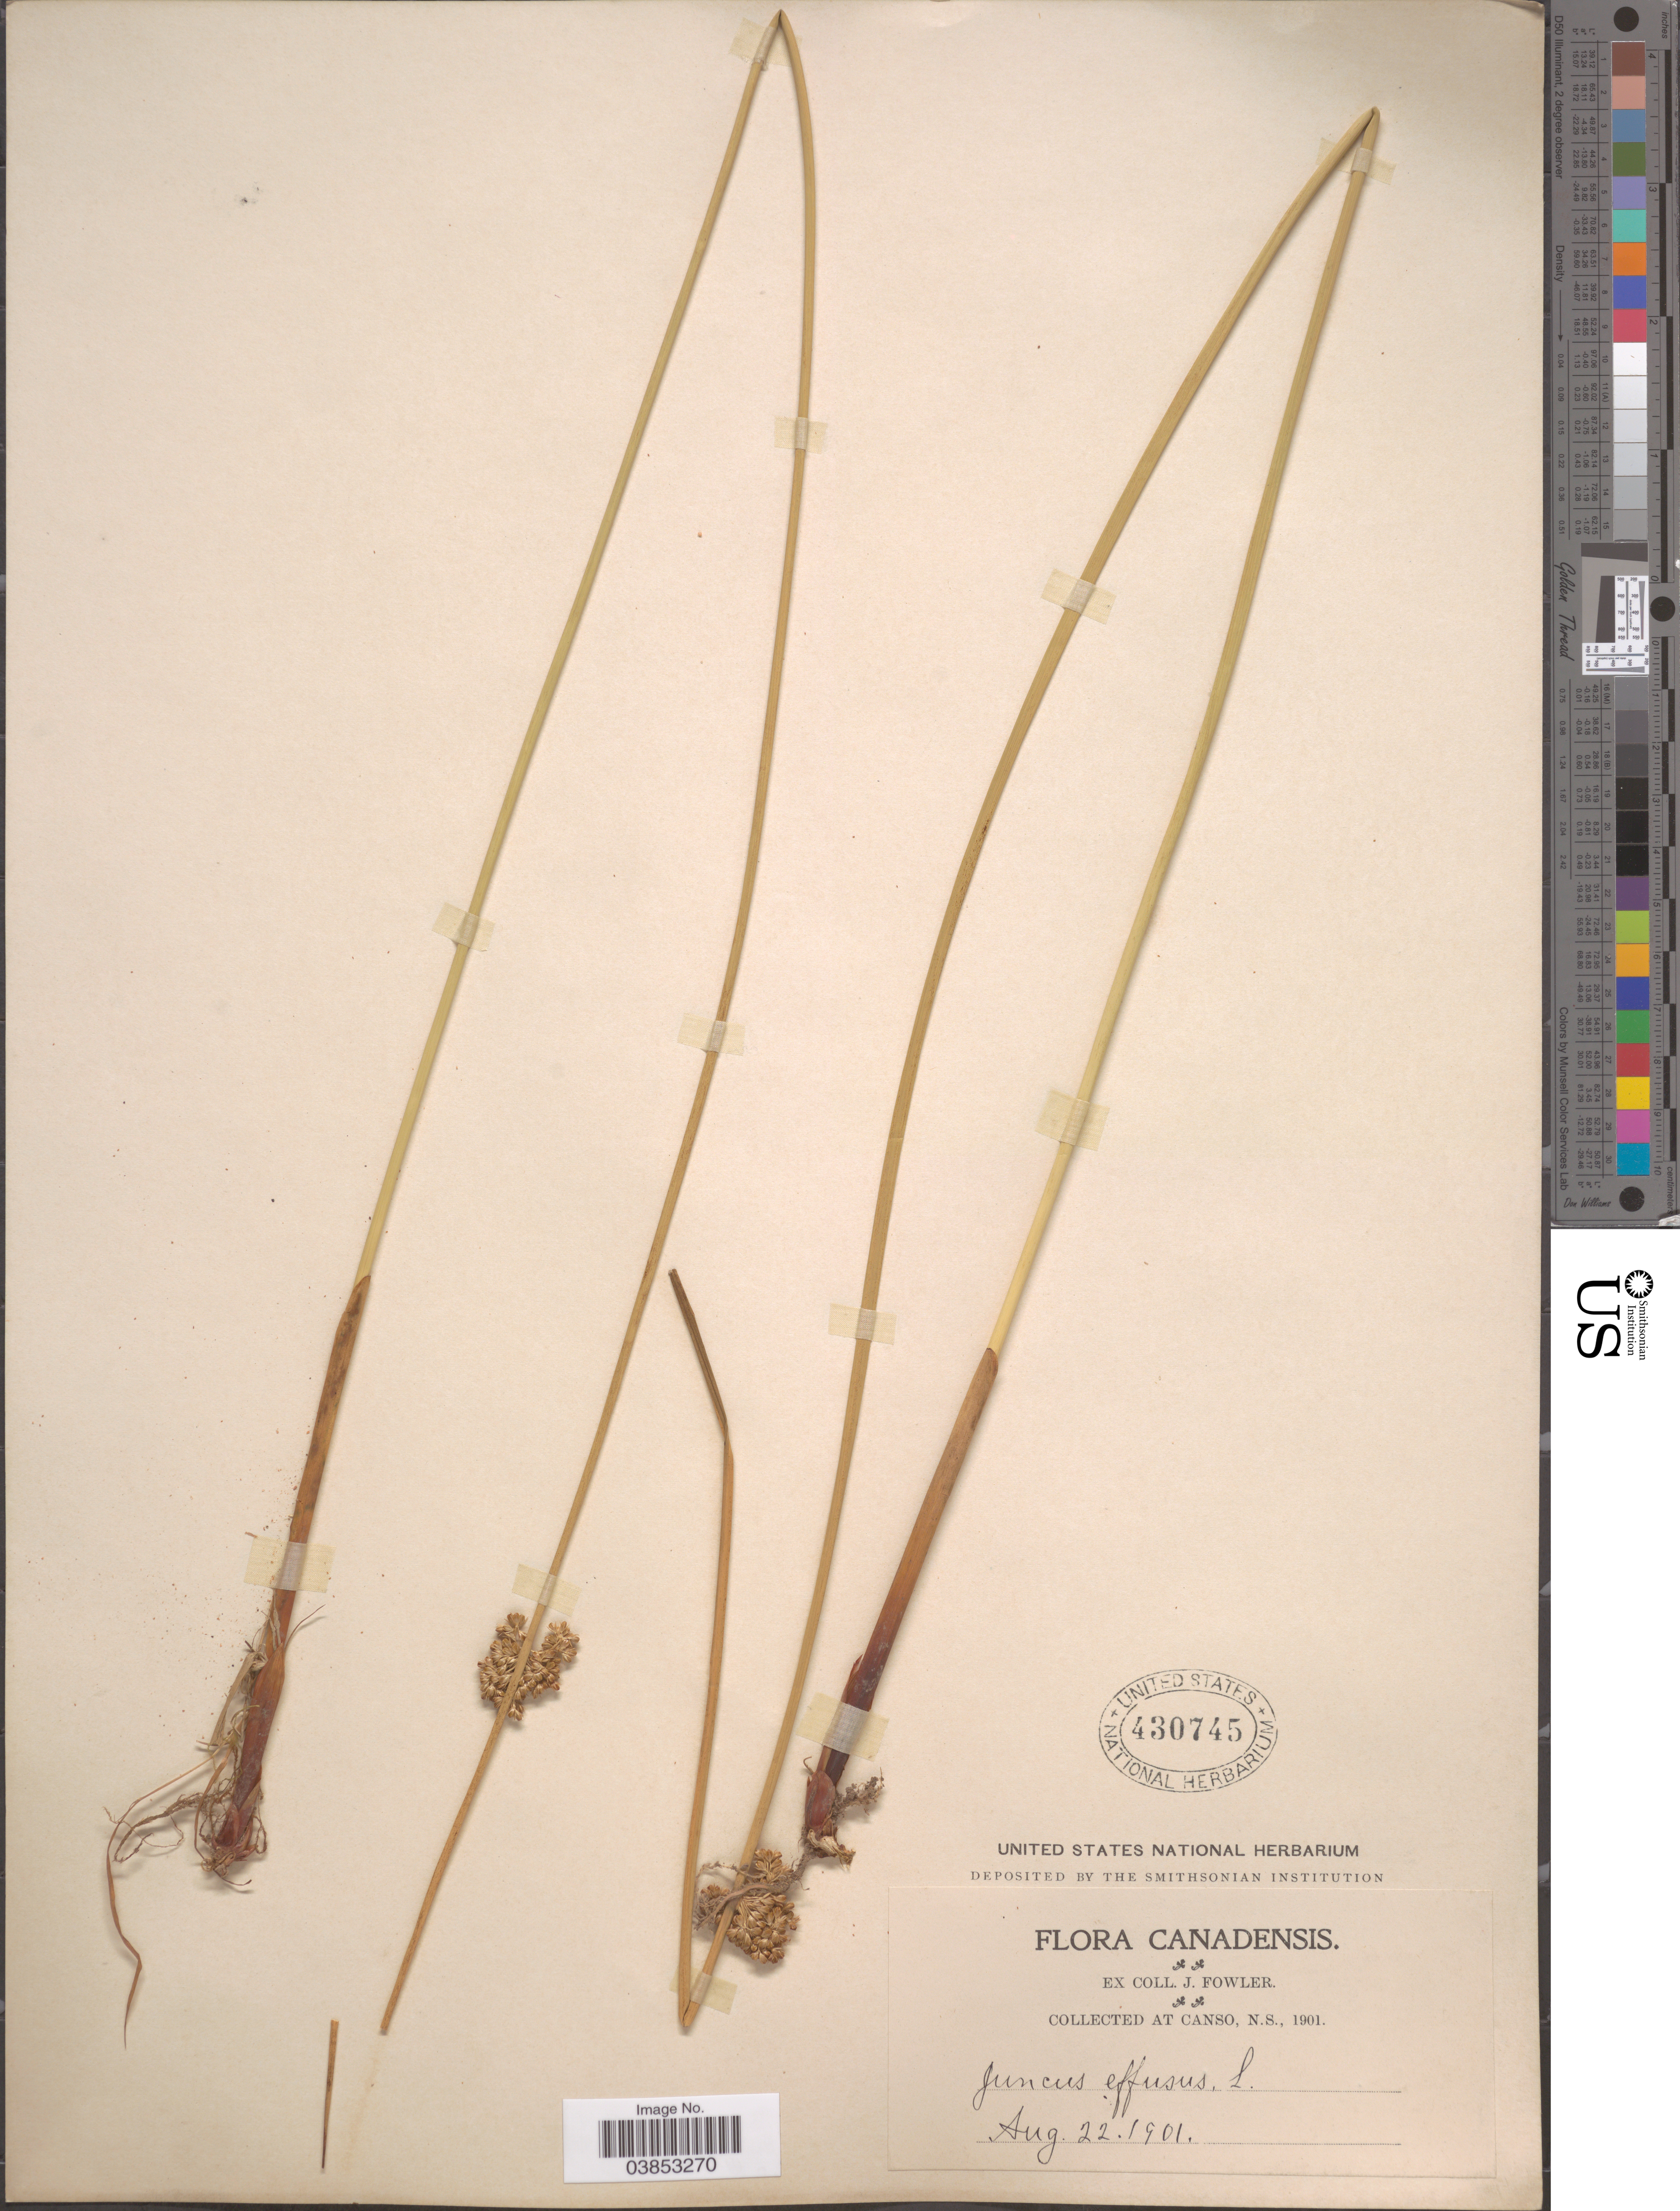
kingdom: Plantae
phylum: Tracheophyta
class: Liliopsida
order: Poales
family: Juncaceae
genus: Juncus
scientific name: Juncus effusus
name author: L.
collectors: J. Fowler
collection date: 1901-08-22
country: Canada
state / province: Nova Scotia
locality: Canso, N.S.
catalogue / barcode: US 430745